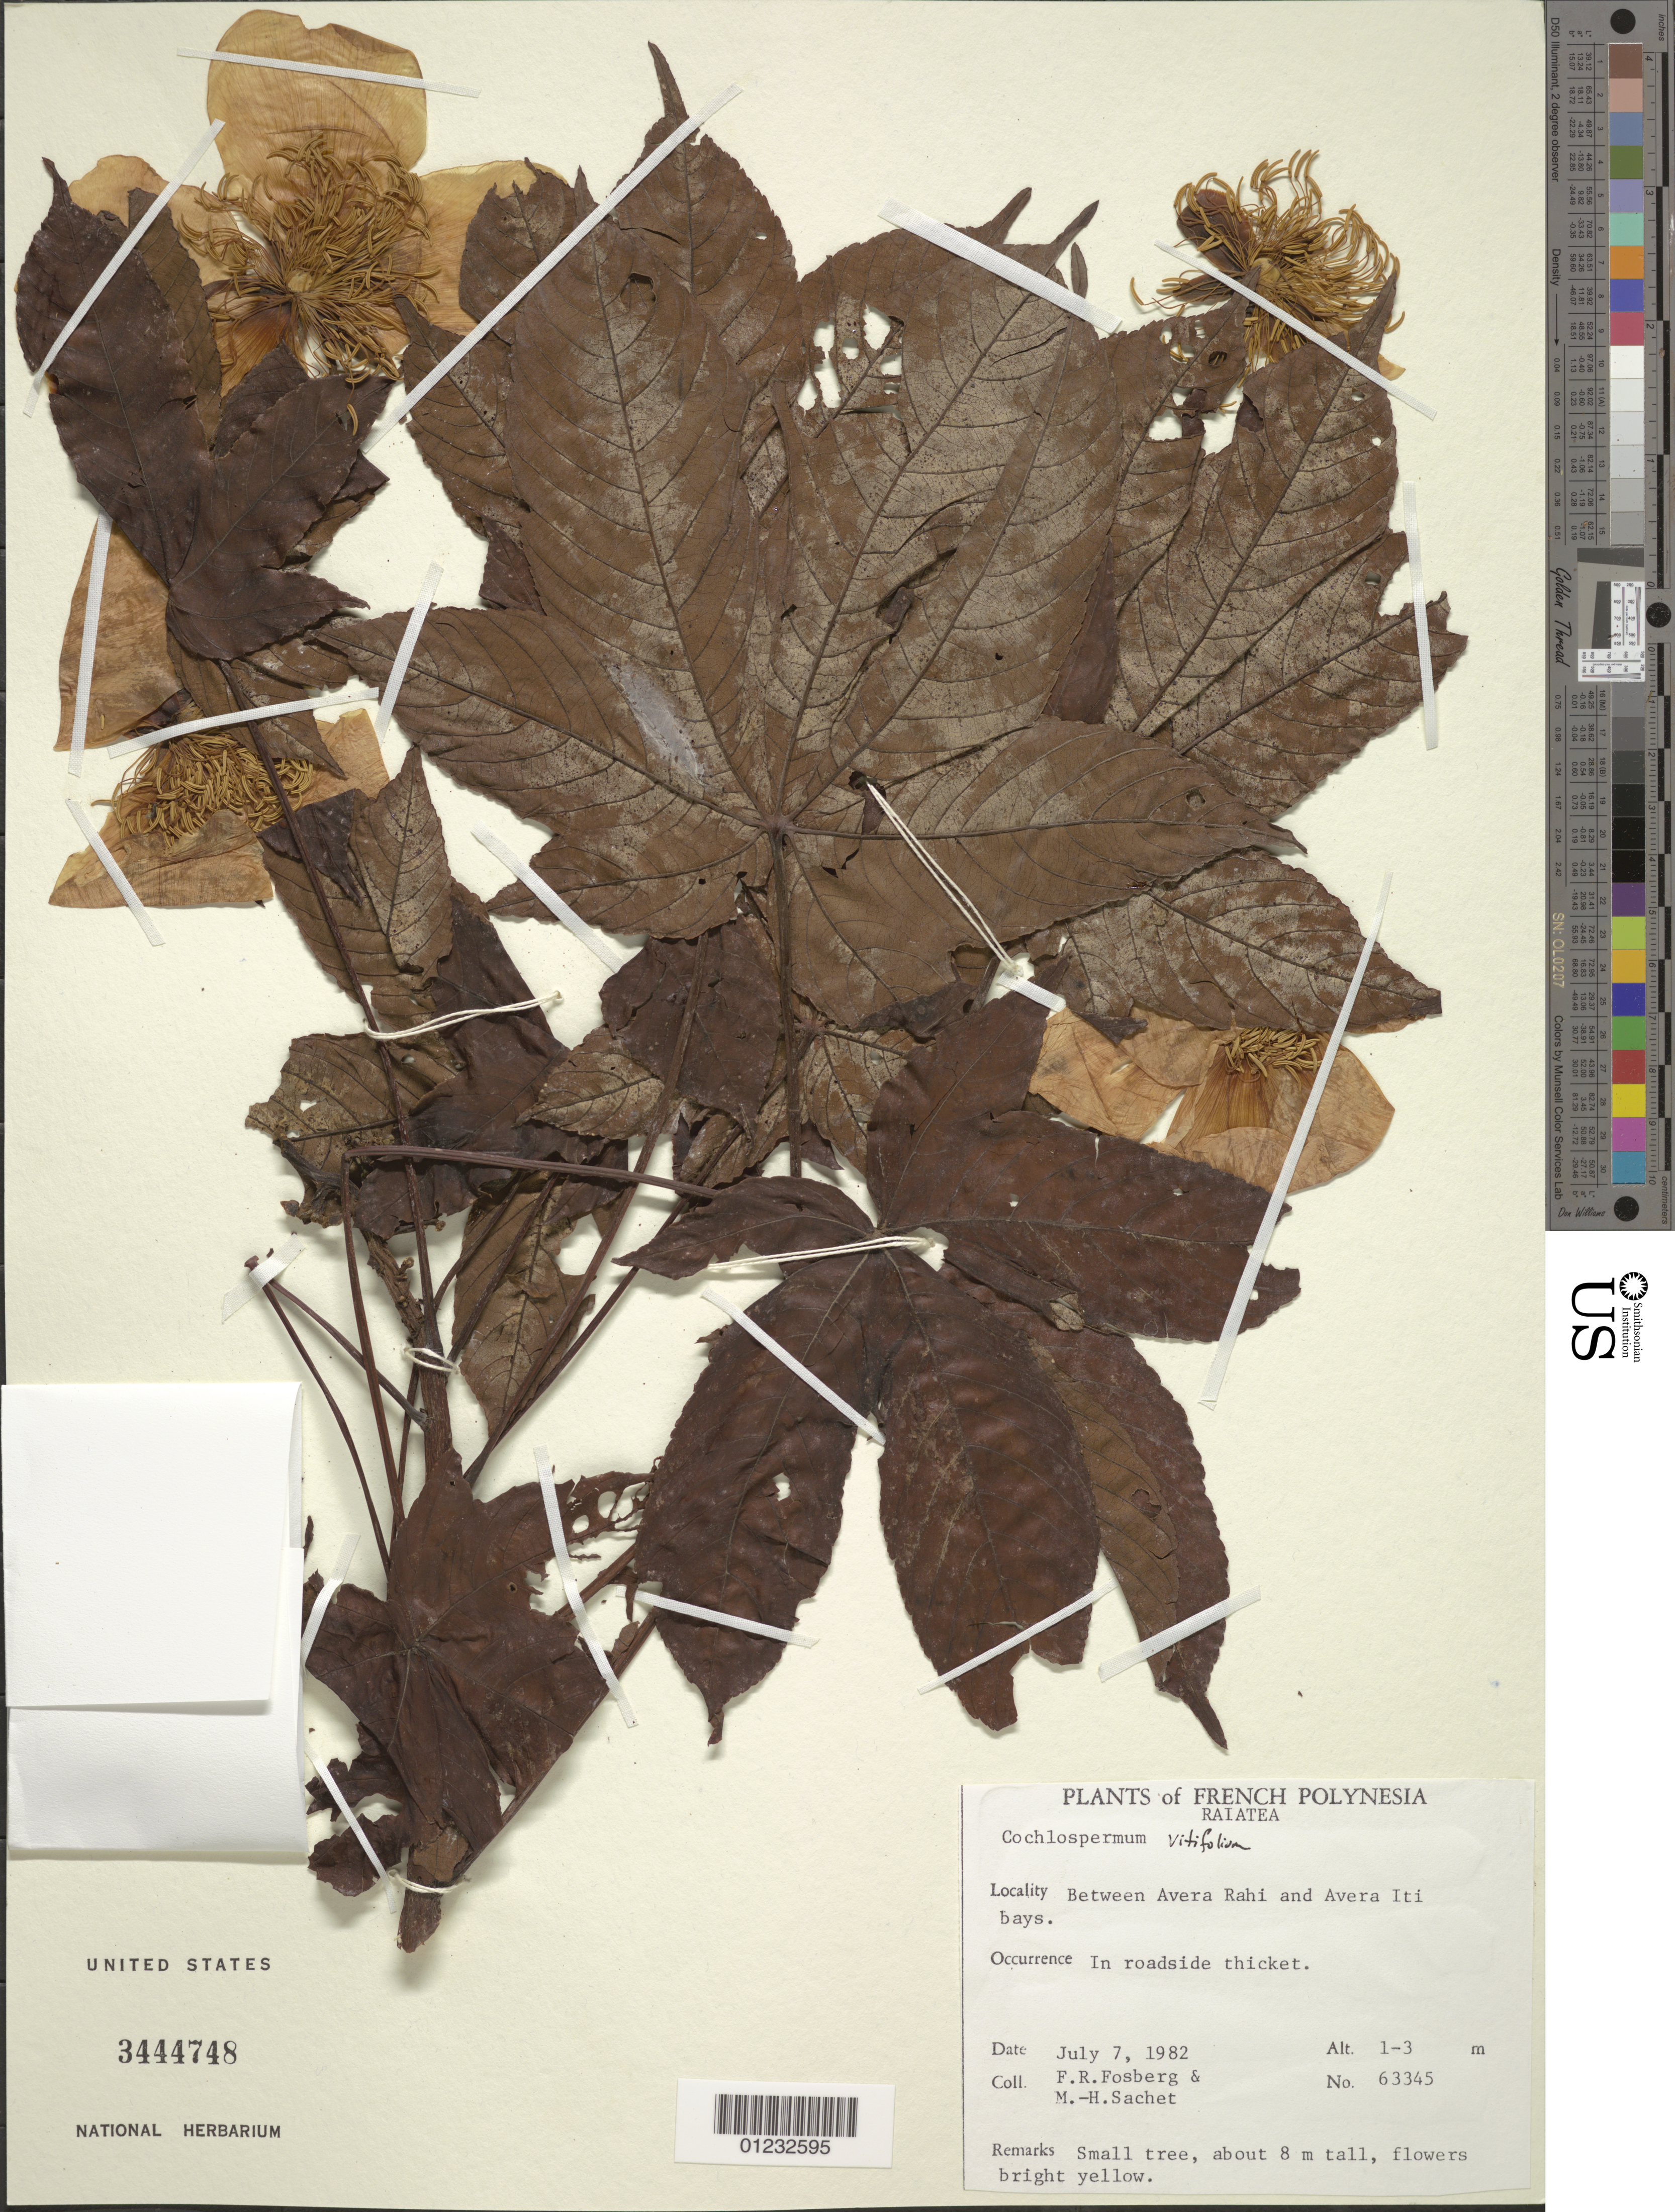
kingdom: Plantae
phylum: Tracheophyta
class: Magnoliopsida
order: Malvales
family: Cochlospermaceae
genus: Cochlospermum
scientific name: Cochlospermum vitifolium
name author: (Willd.) Spreng.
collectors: F.R. Fosberg & M.-H. Sachet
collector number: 63345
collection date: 1982-07-07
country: French Polynesia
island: Raiatea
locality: Between Avera Rahi and Avera Iri.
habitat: In roadside thicket.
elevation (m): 1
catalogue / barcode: US 3444748